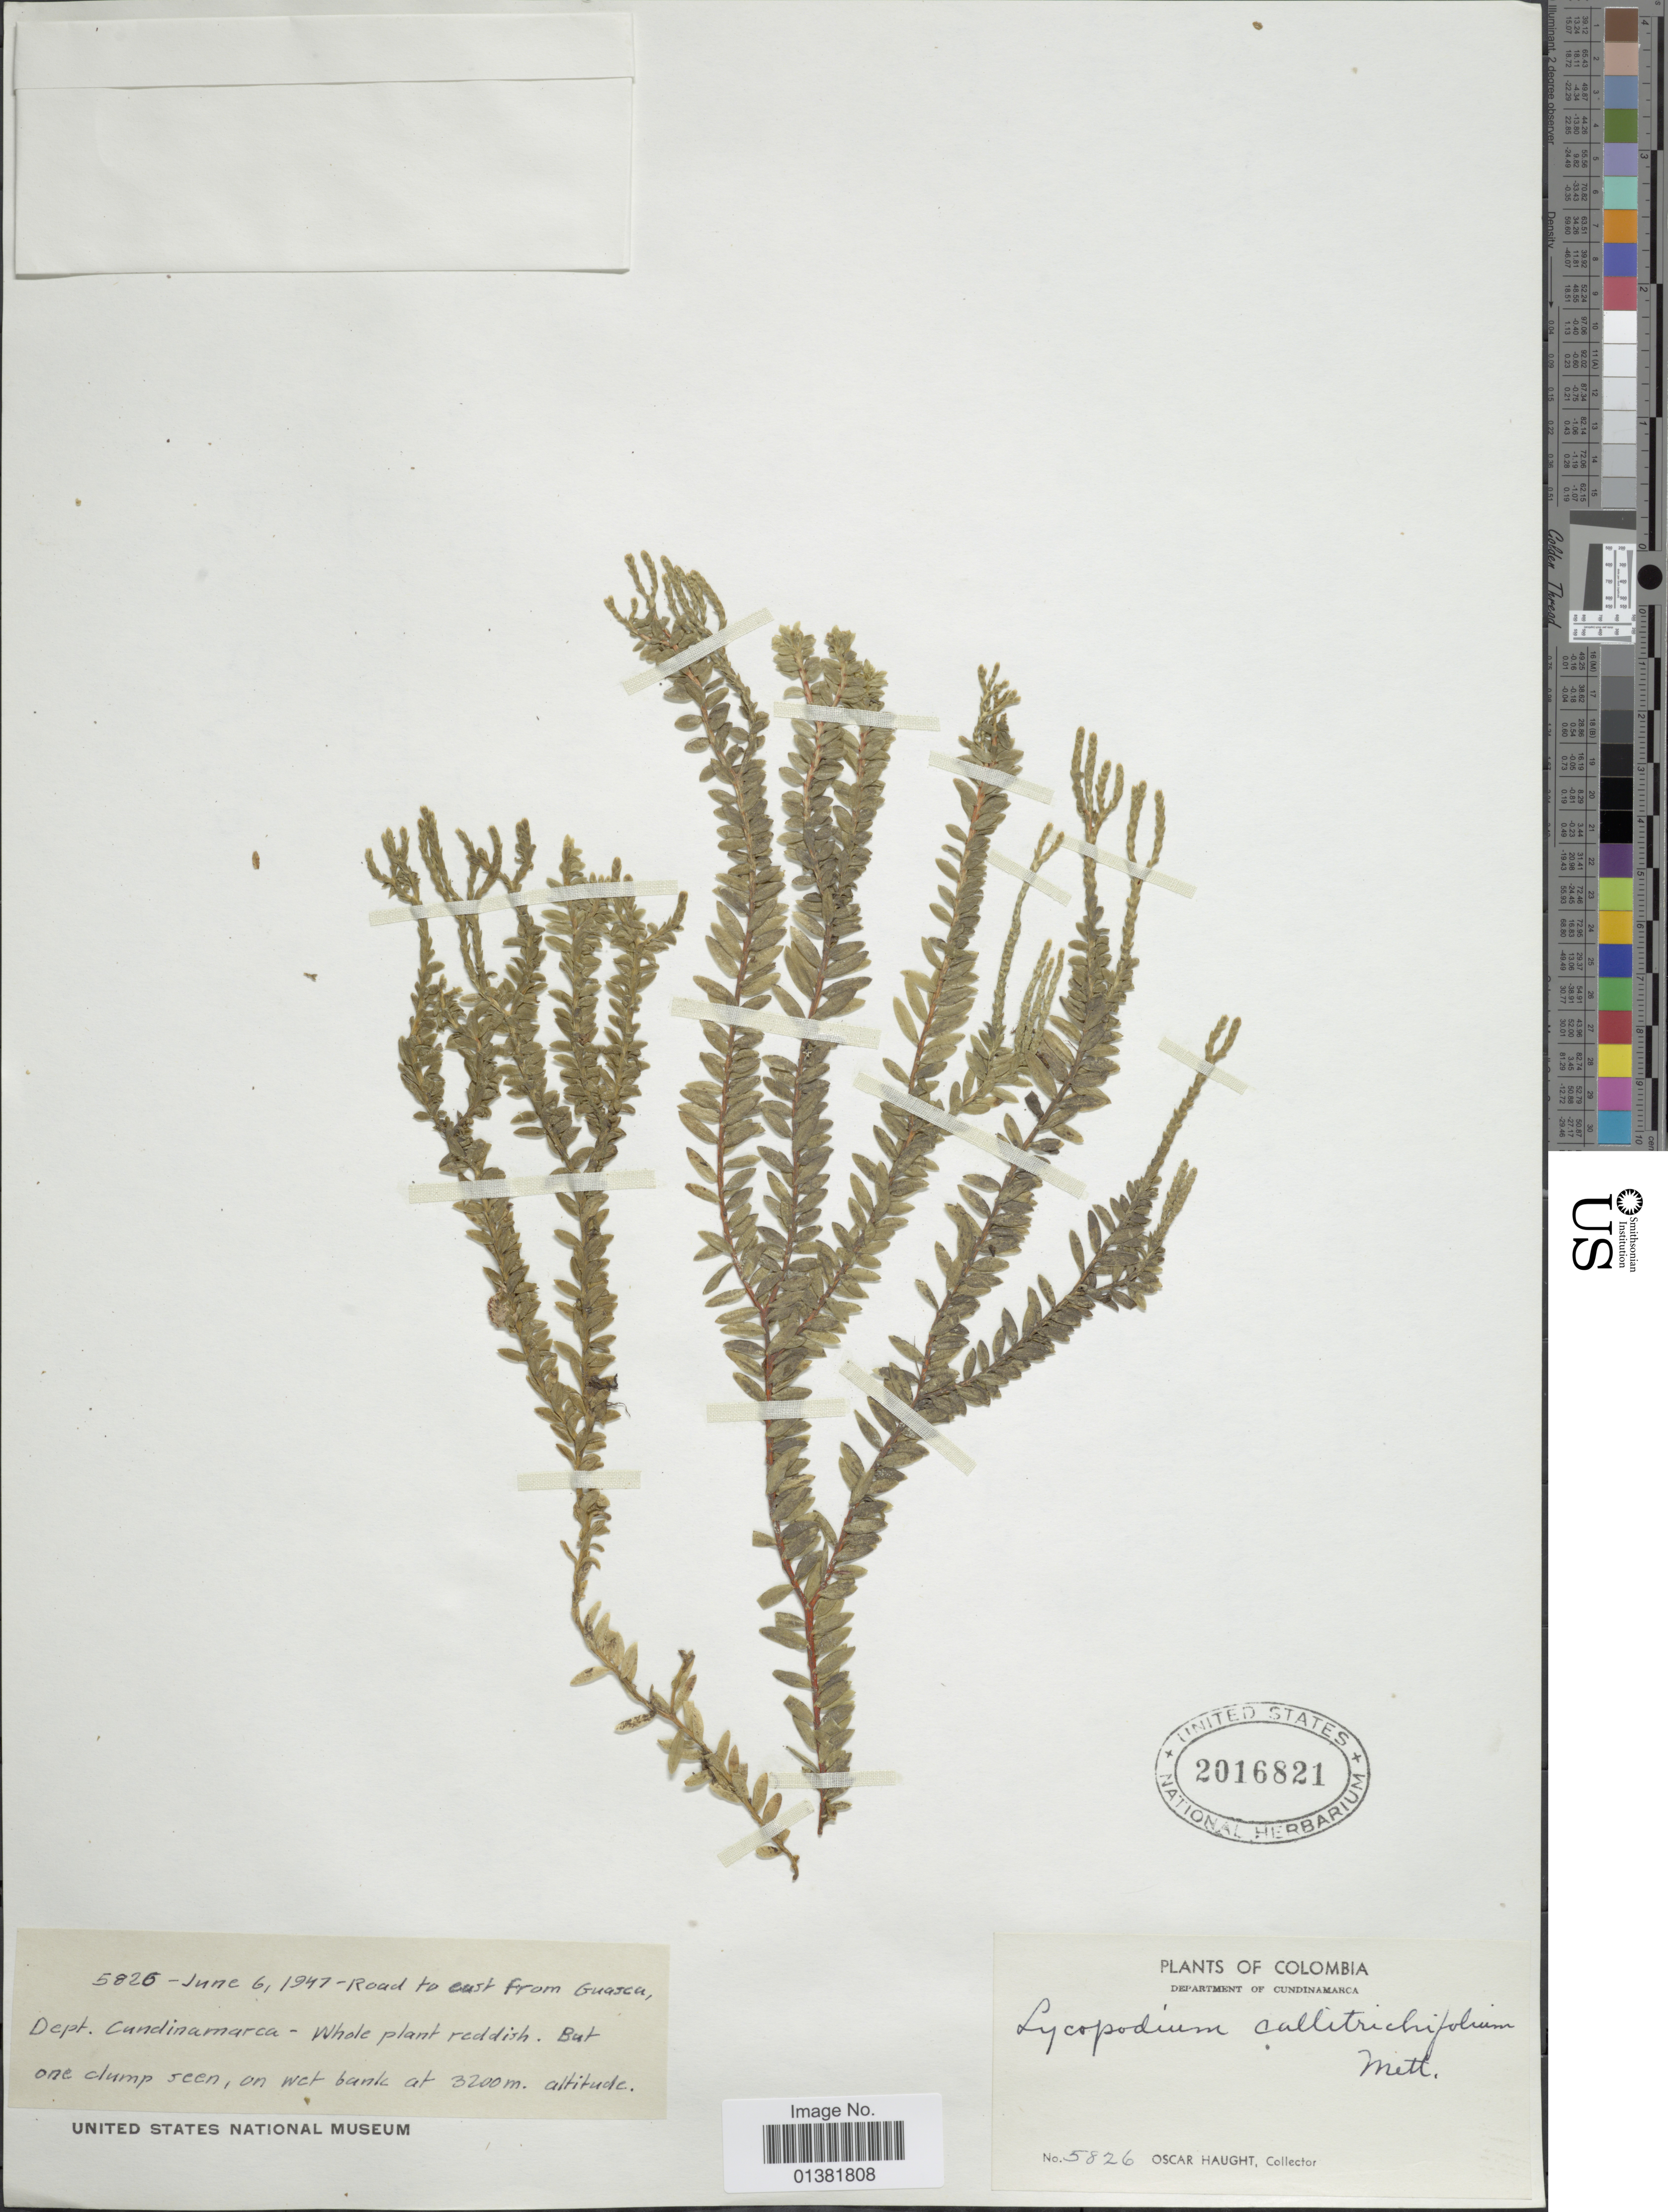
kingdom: Plantae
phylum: Tracheophyta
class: Lycopodiopsida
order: Lycopodiales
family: Lycopodiaceae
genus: Phlegmariurus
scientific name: Phlegmariurus callitrichifolius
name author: (Mett.) B. Øllg.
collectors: O. L. Haught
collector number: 5826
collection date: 1947-06-06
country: Colombia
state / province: Cundinamarca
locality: Road to east from Guasca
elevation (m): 3200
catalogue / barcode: US 2016821